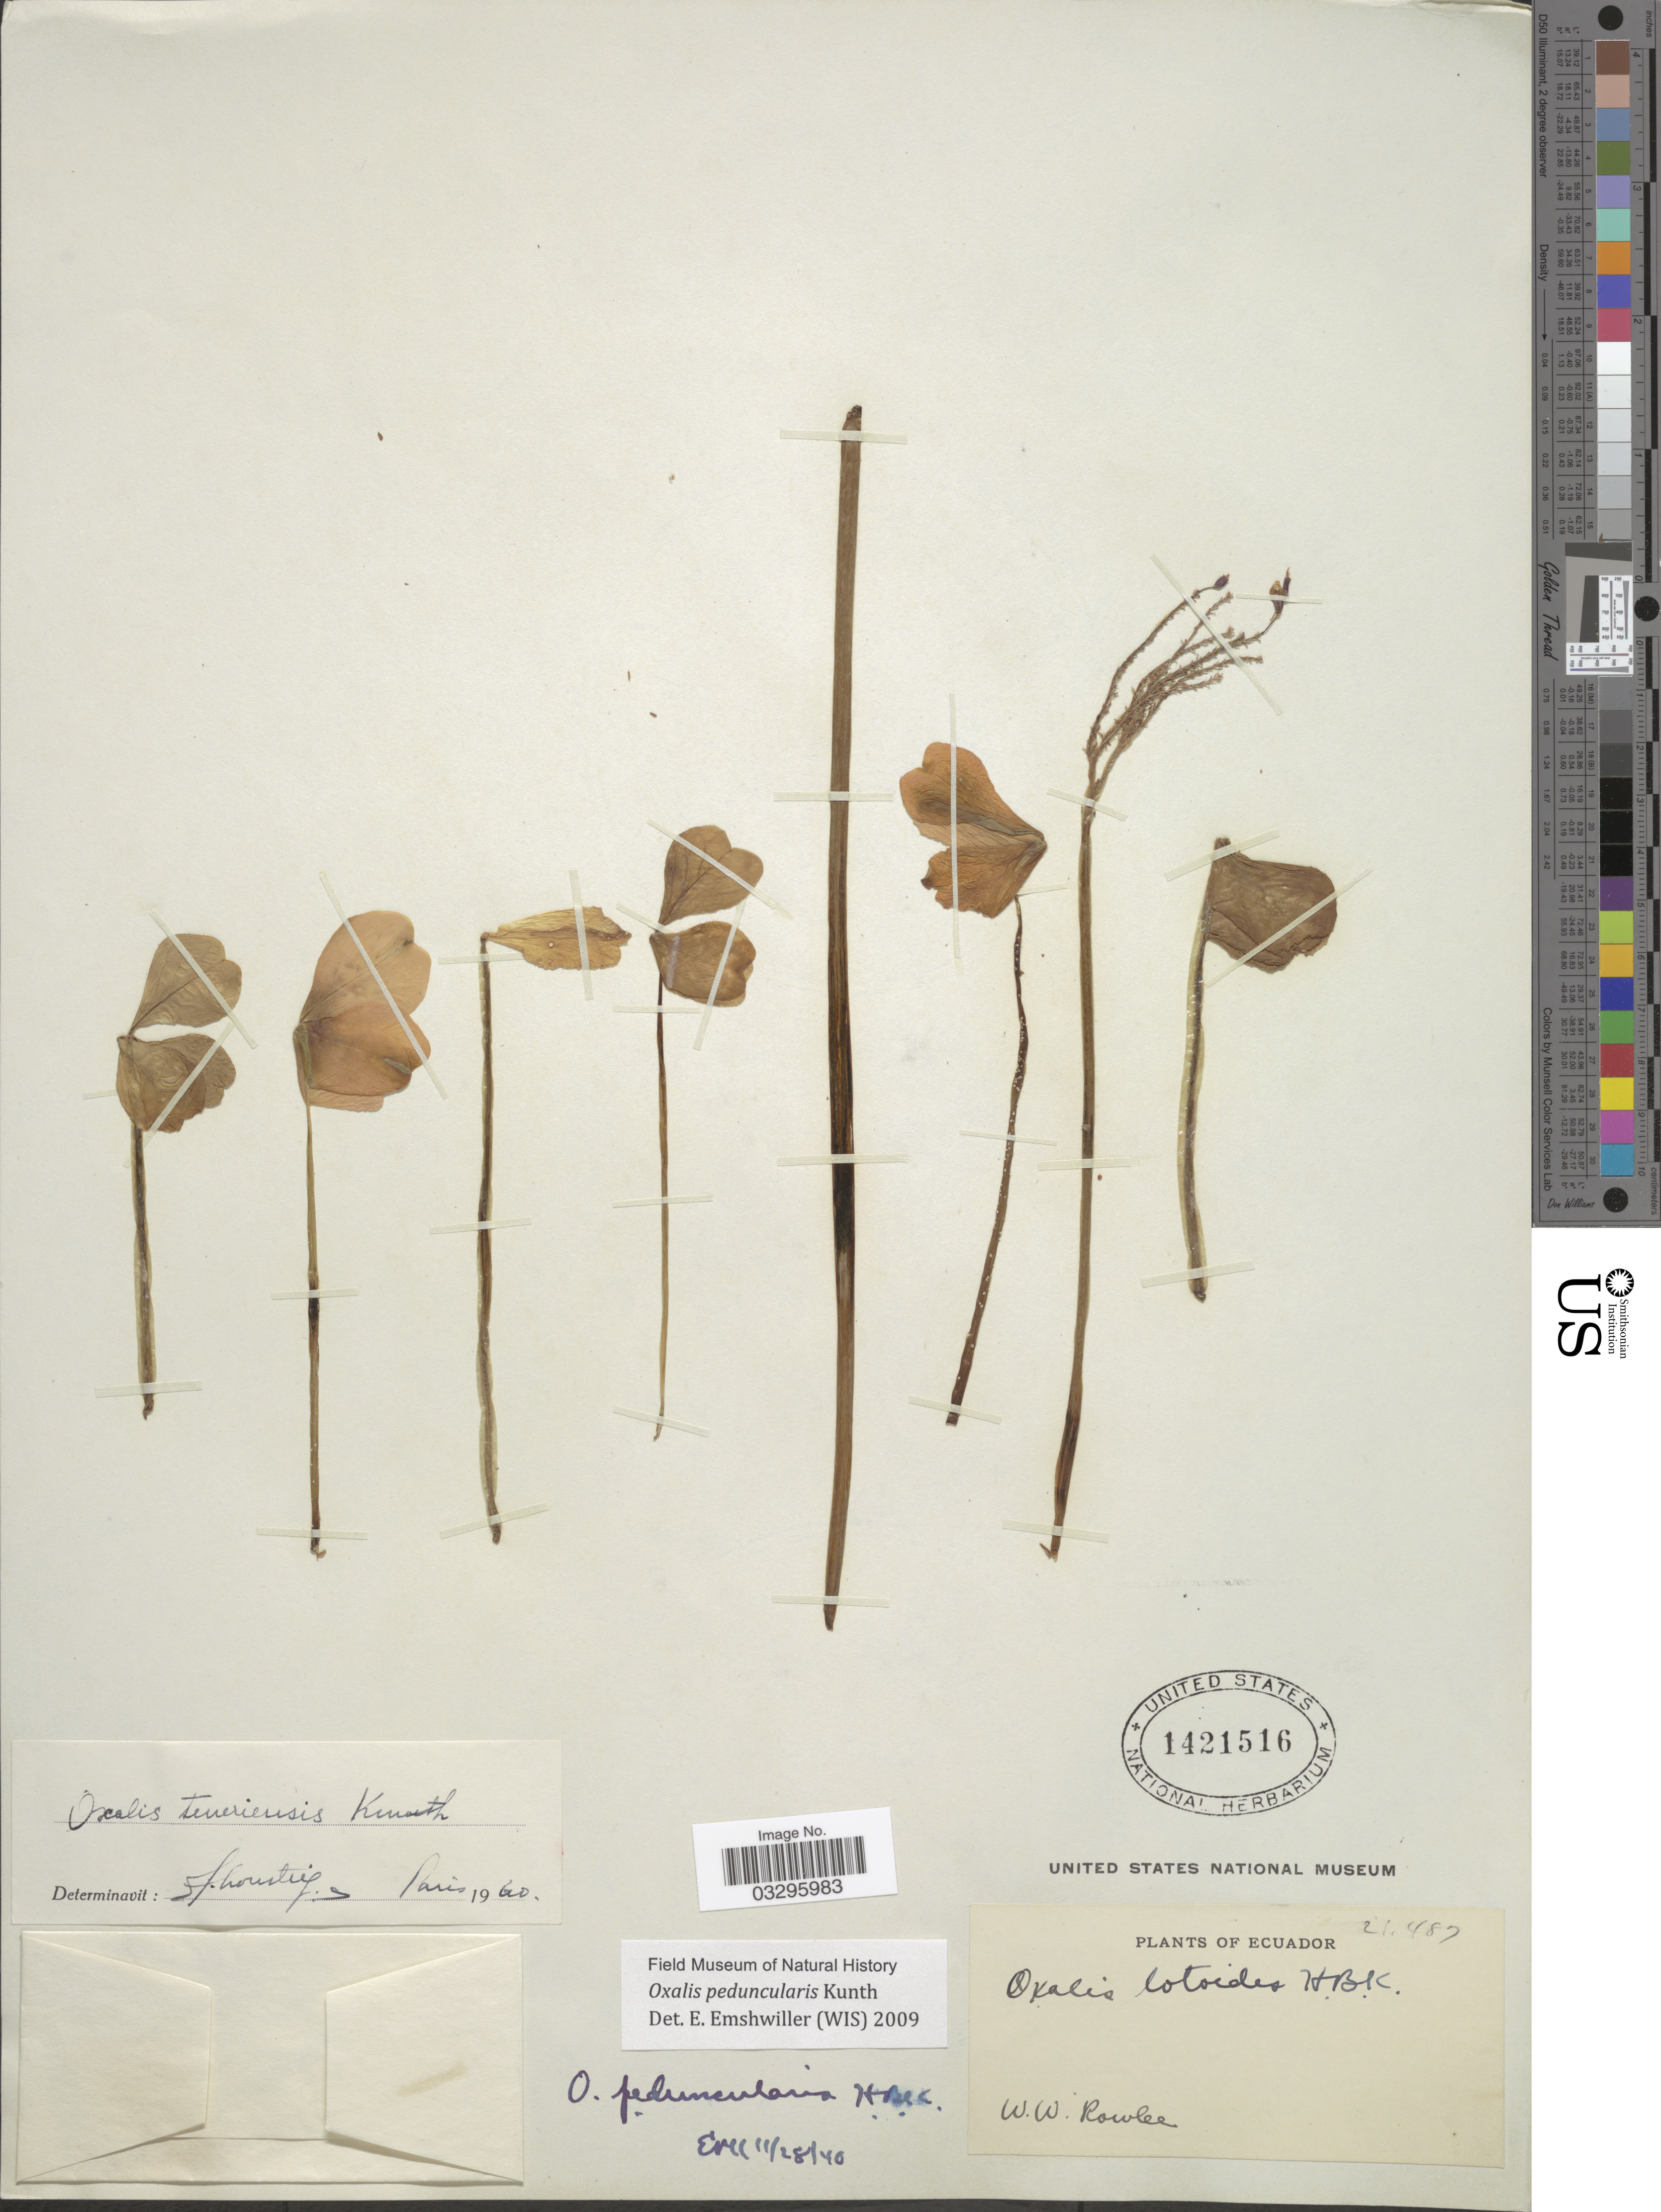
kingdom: Plantae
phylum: Tracheophyta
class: Magnoliopsida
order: Oxalidales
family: Oxalidaceae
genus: Oxalis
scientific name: Oxalis peduncularis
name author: Kunth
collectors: W. W. Rowlee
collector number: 21487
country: Ecuador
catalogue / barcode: US 1421516